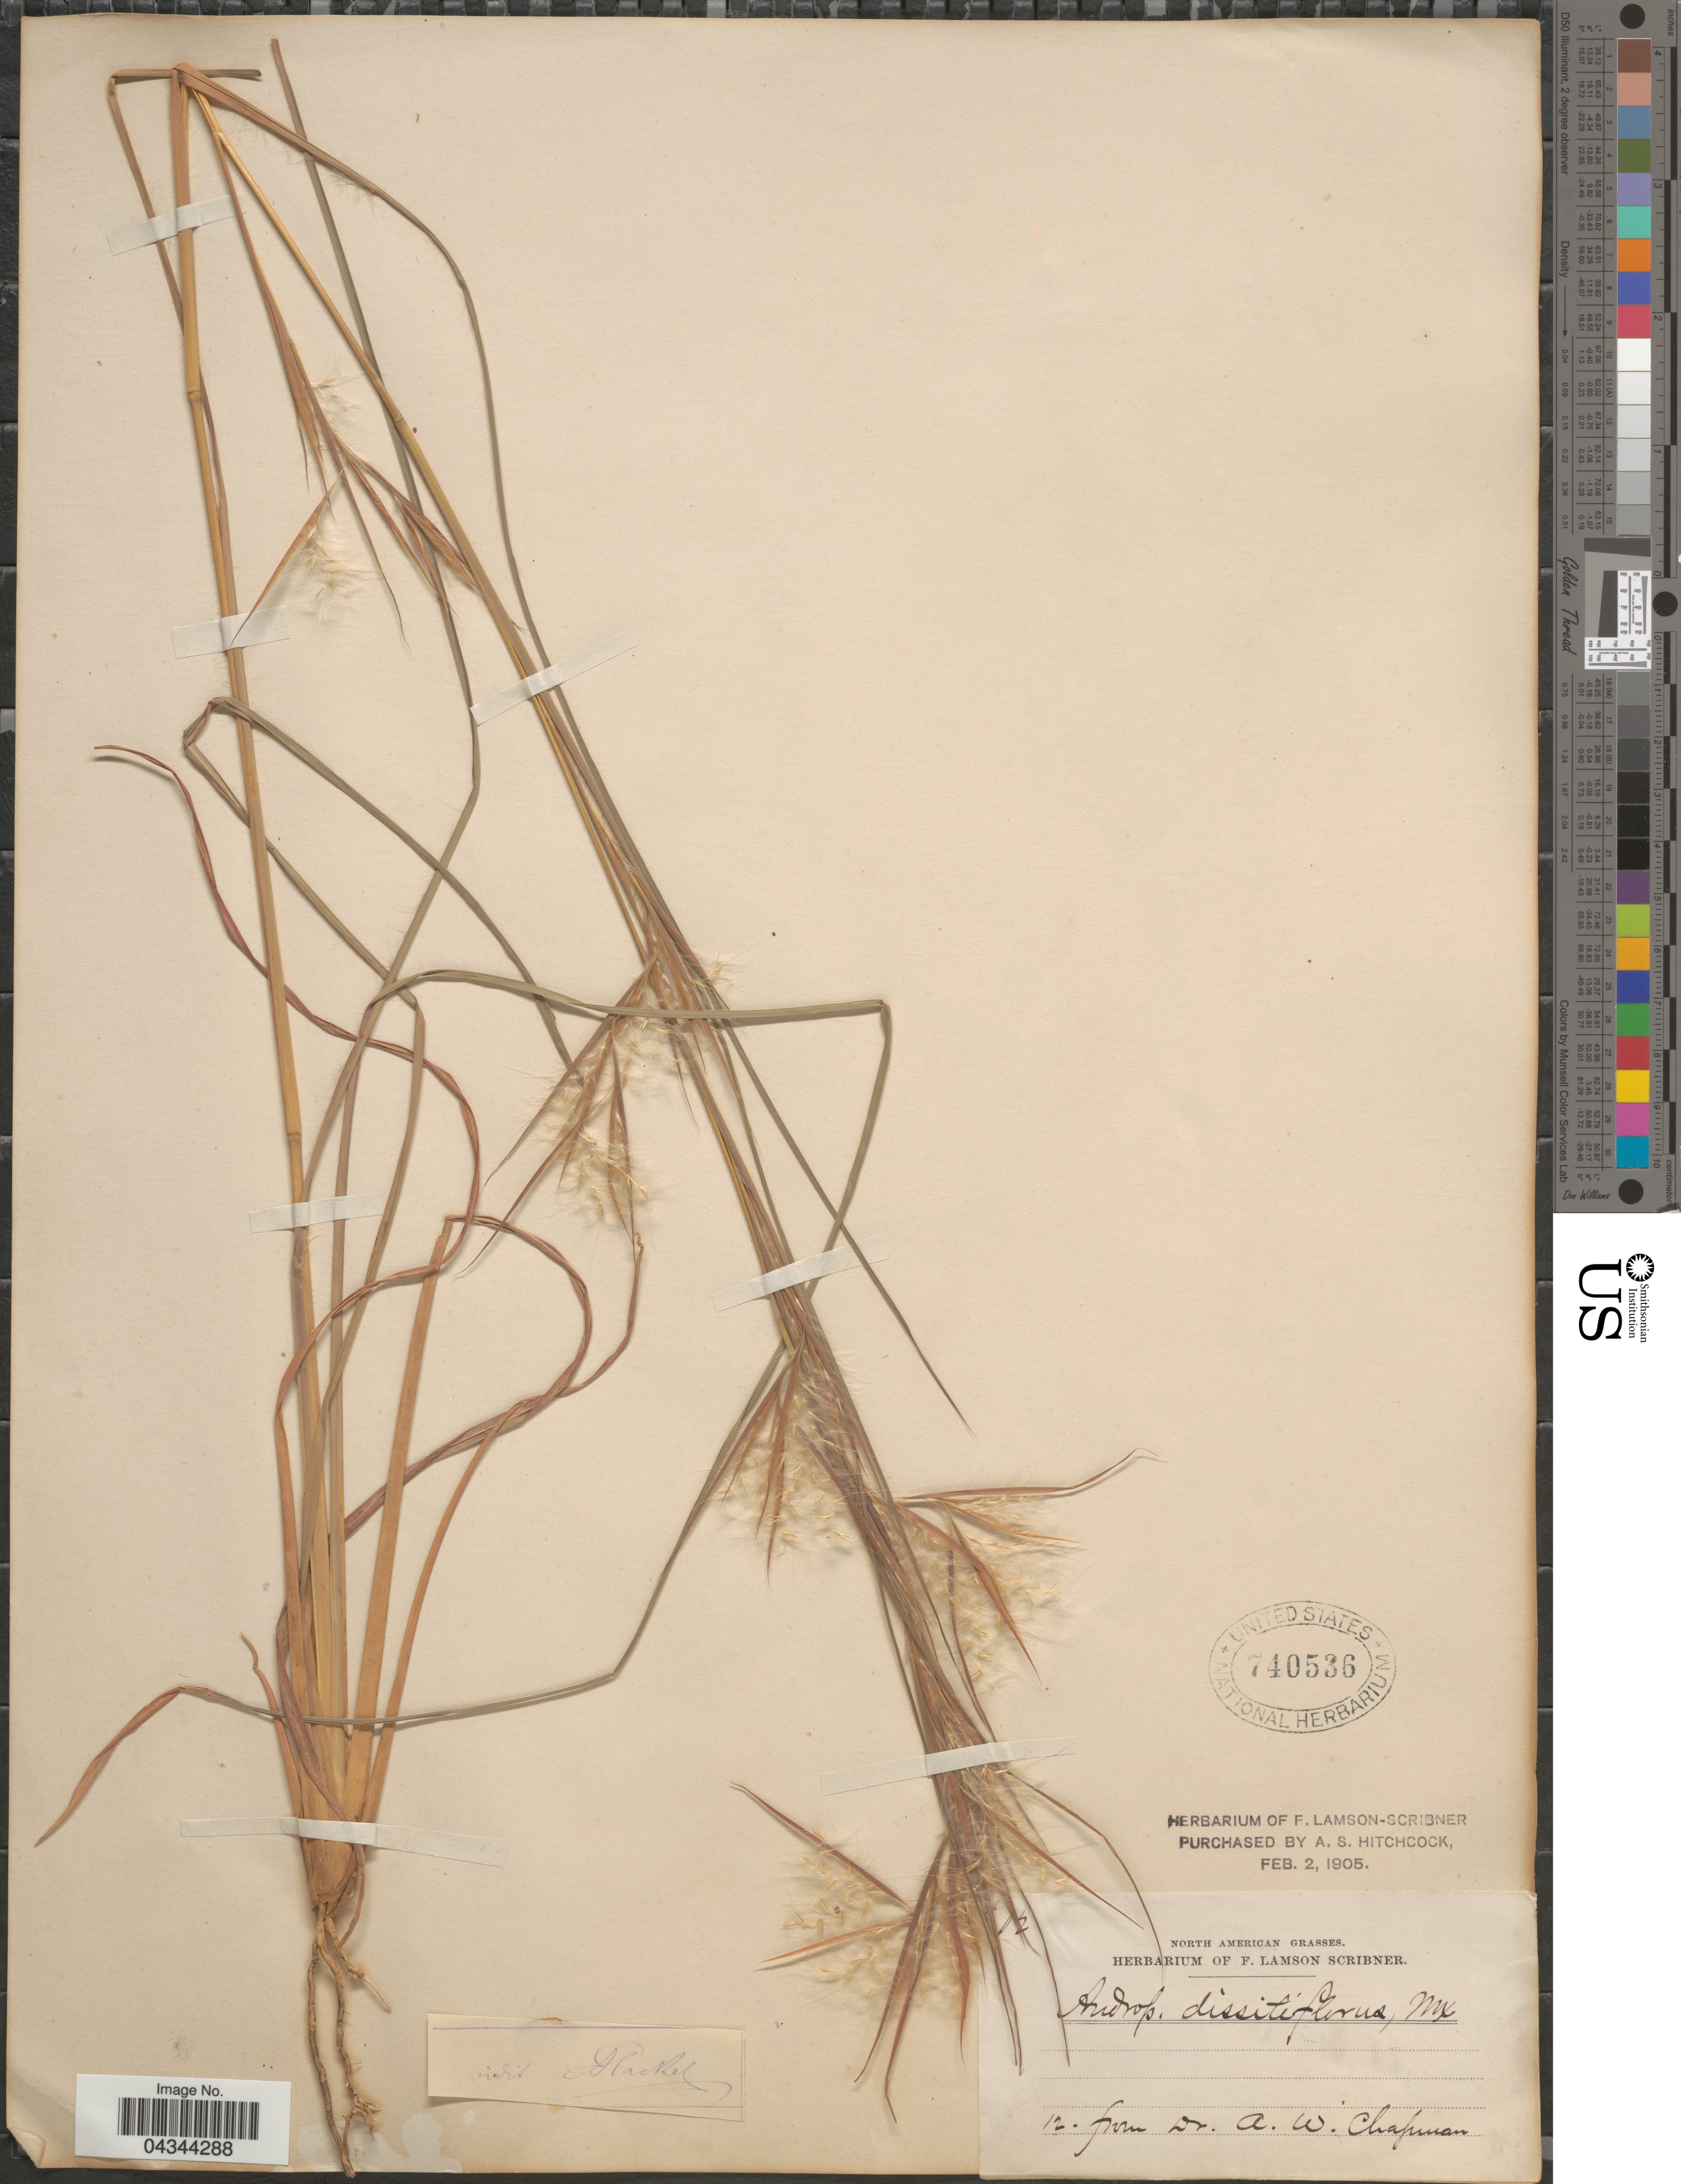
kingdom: Plantae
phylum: Tracheophyta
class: Liliopsida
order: Poales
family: Poaceae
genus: Andropogon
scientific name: Andropogon virginicus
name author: L.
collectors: ex herb. F. Lamson Scribner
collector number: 12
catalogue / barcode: US 740536